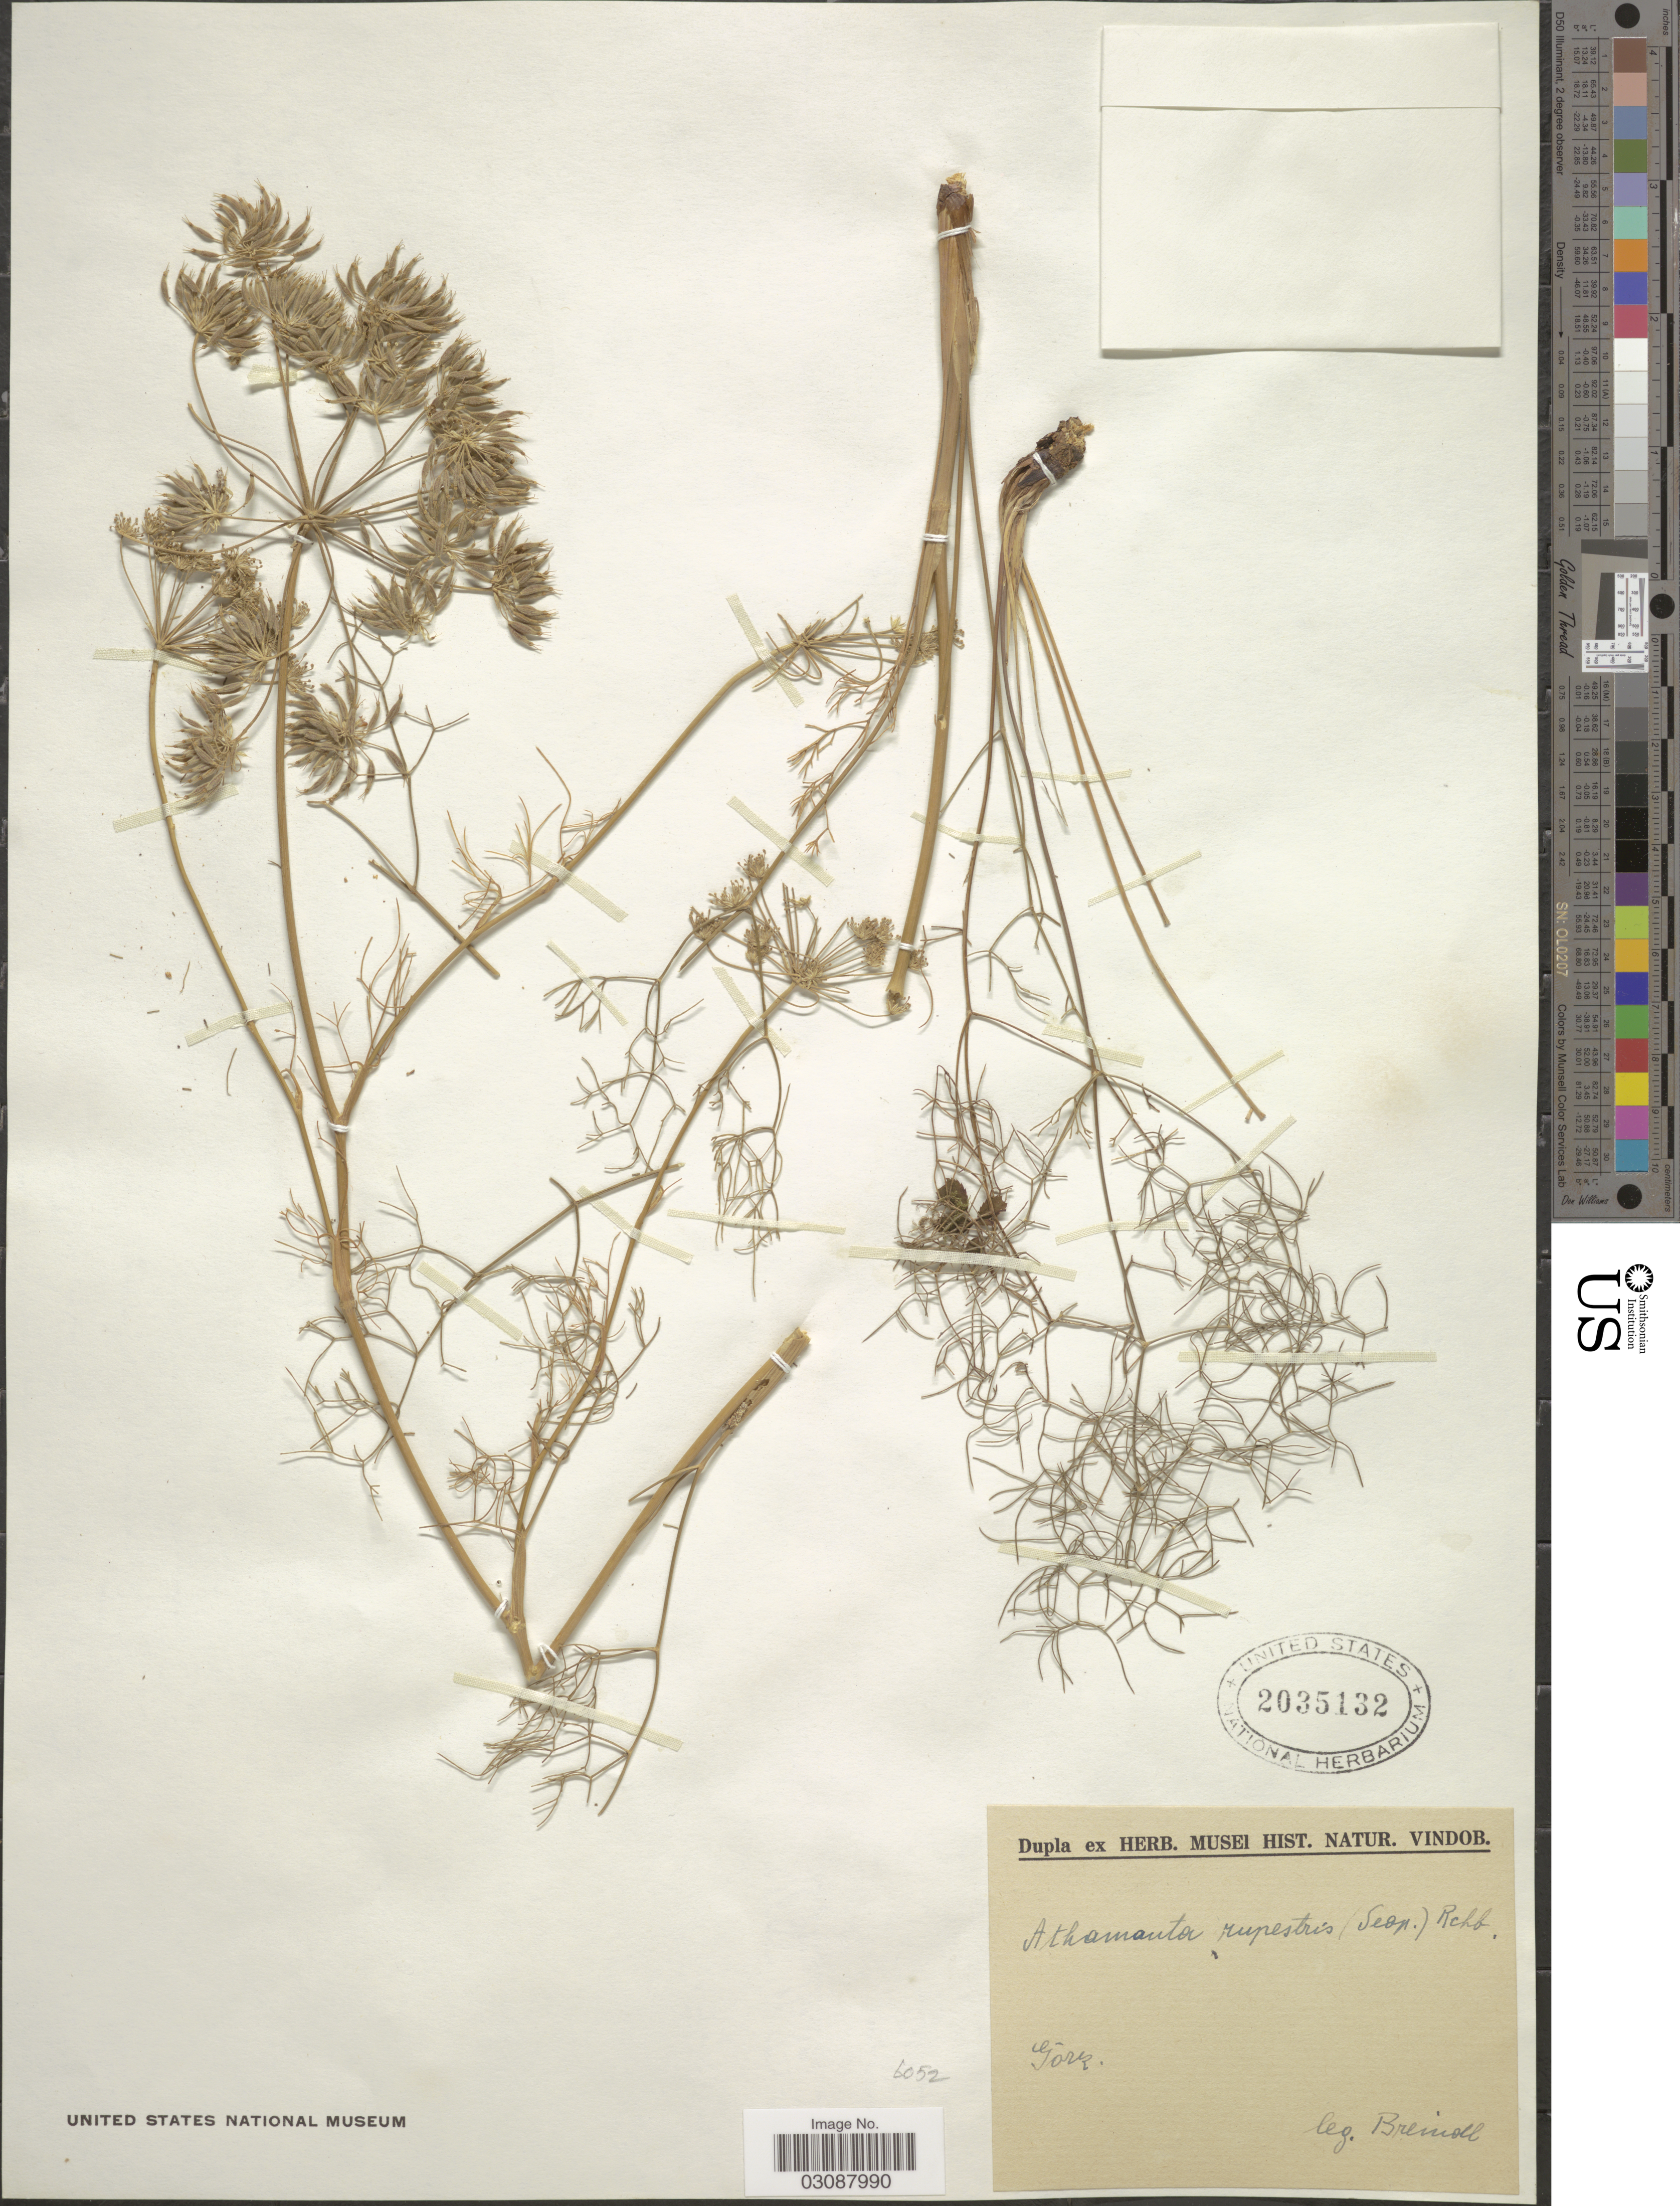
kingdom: Plantae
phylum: Tracheophyta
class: Magnoliopsida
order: Apiales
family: Apiaceae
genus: Athamanta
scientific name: Athamanta rupestris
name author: Vill.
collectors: Breindl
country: Italy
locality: Gorz.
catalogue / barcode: US 2035132